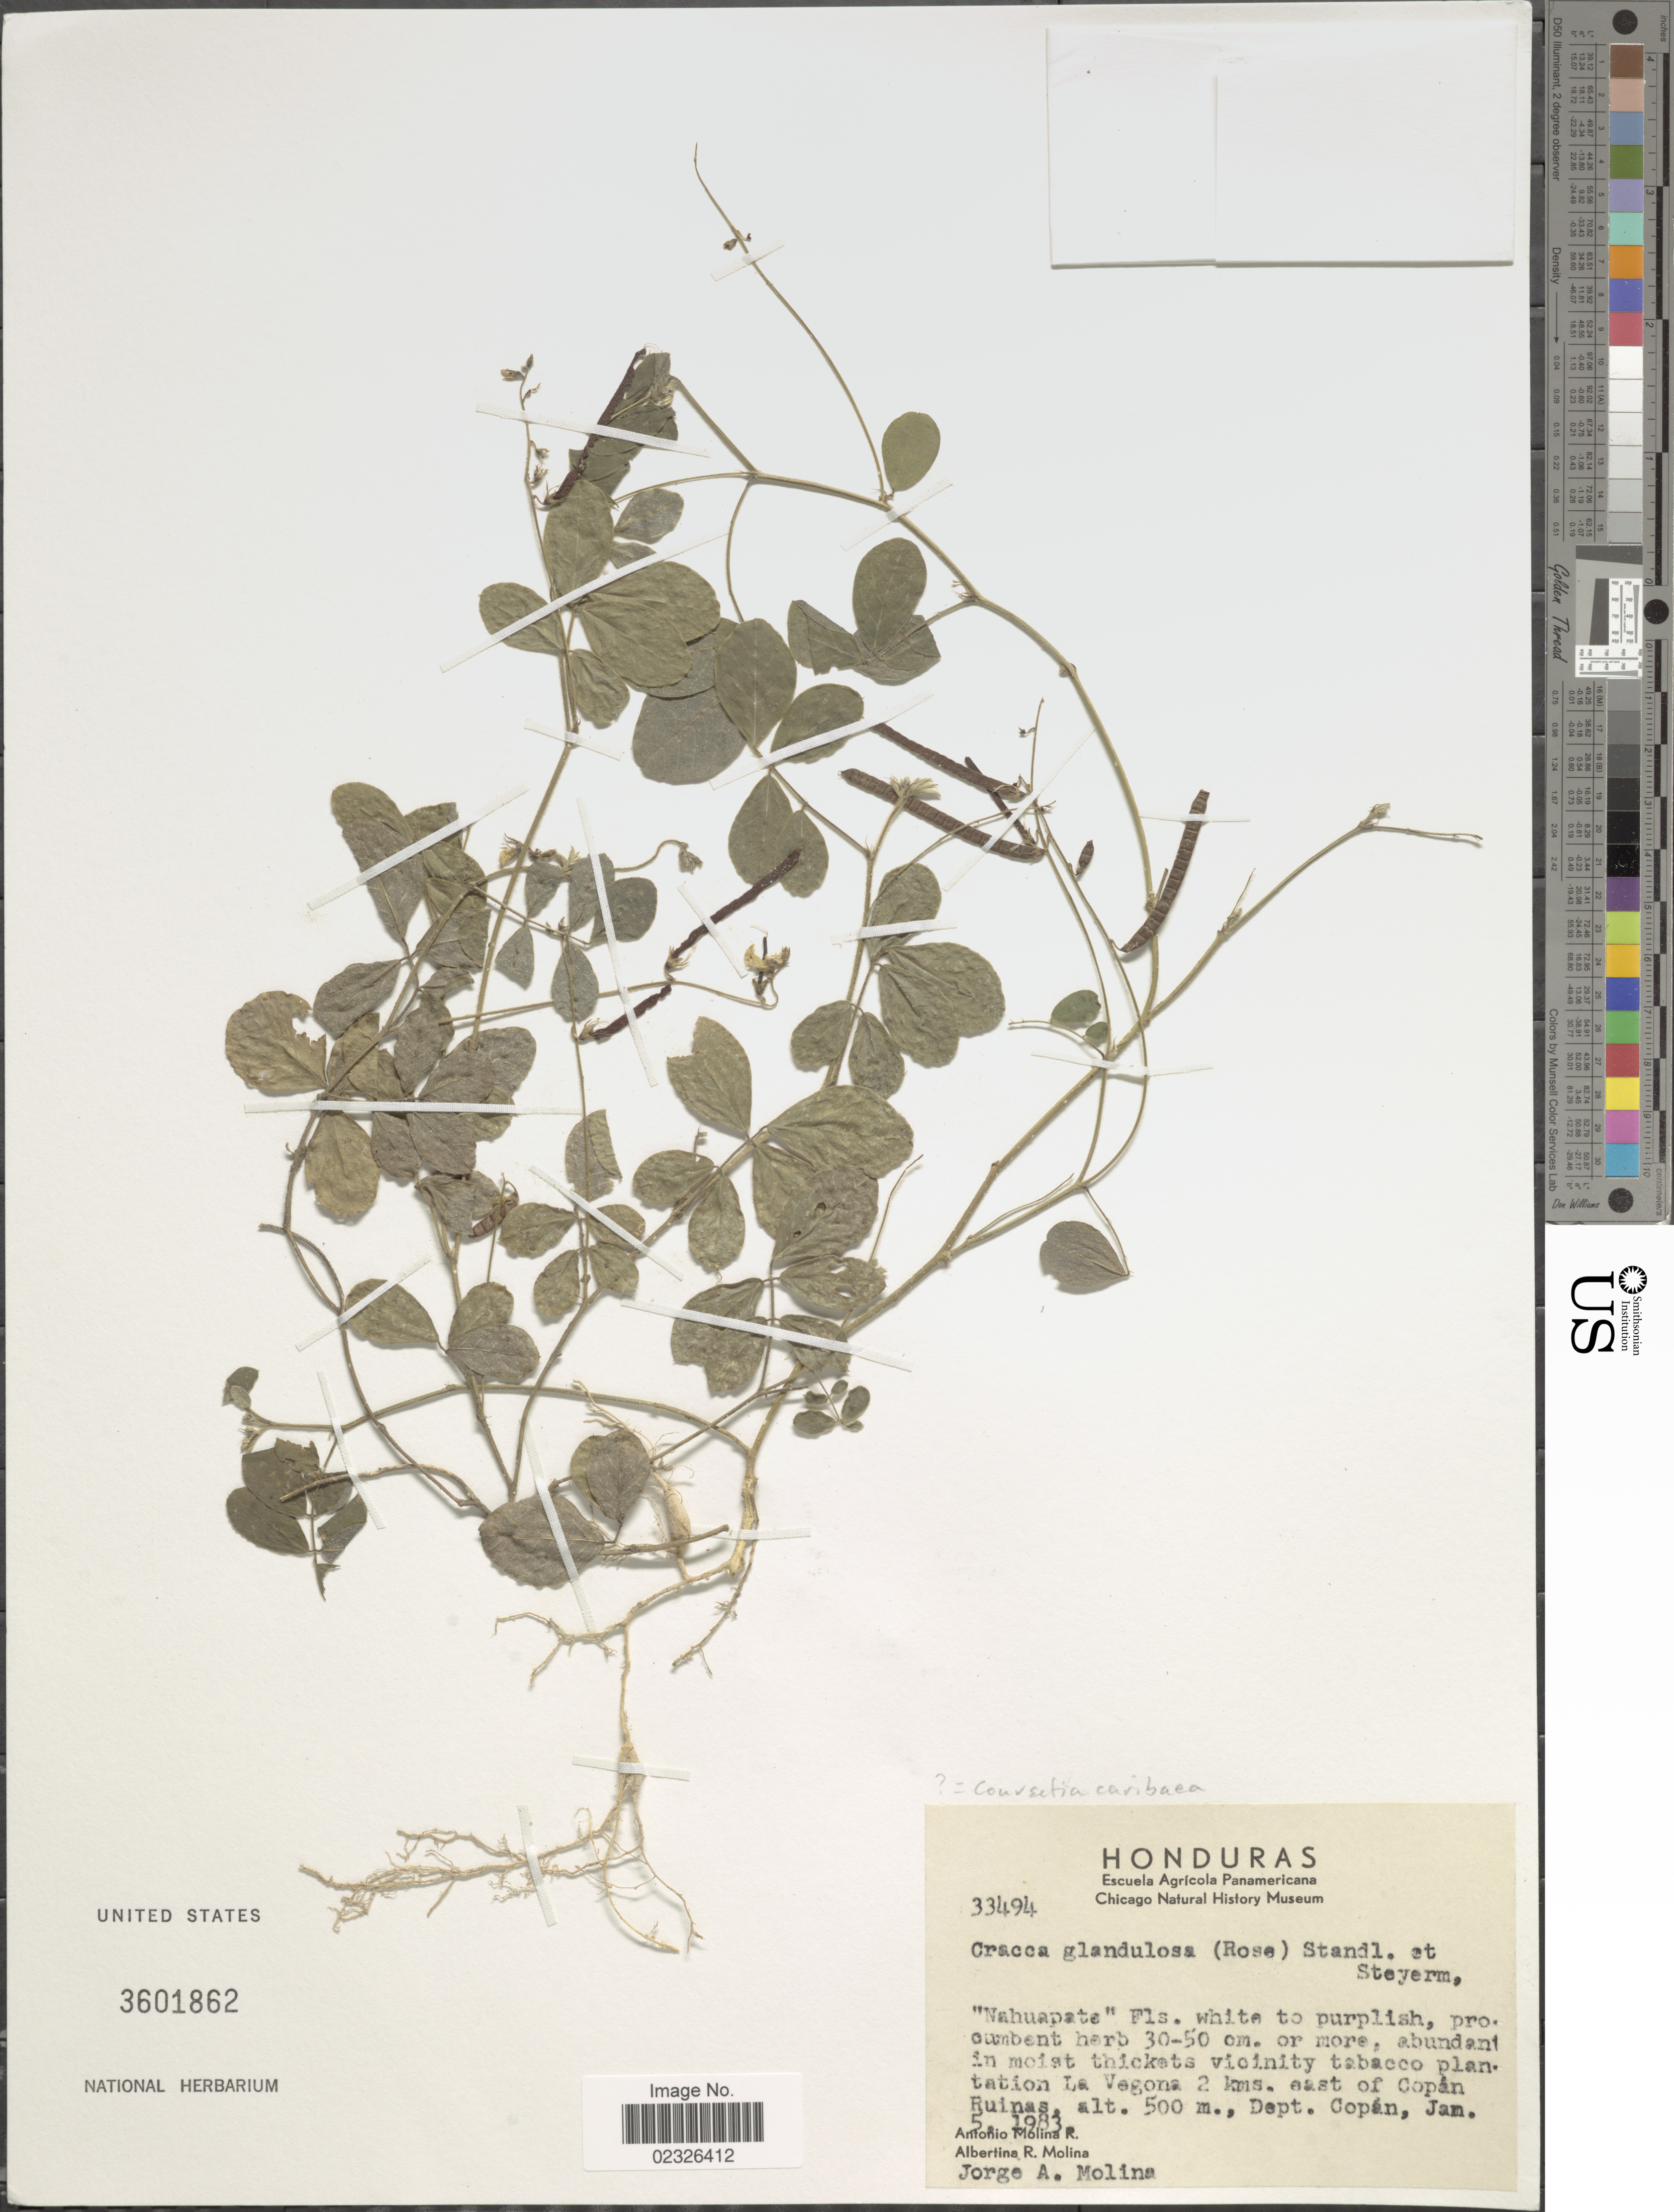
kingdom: Plantae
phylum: Tracheophyta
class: Magnoliopsida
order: Fabales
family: Fabaceae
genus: Coursetia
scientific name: Coursetia caribaea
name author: (Jacq.) Lavin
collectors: A. Molina R., A. R. Molina & J. A. Molina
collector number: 33494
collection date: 1983-01-05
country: Honduras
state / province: Copán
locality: Vicinity tabaco plantation La Vegona 2 kms. east of Copán Ruinas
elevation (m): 500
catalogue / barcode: US 3601862